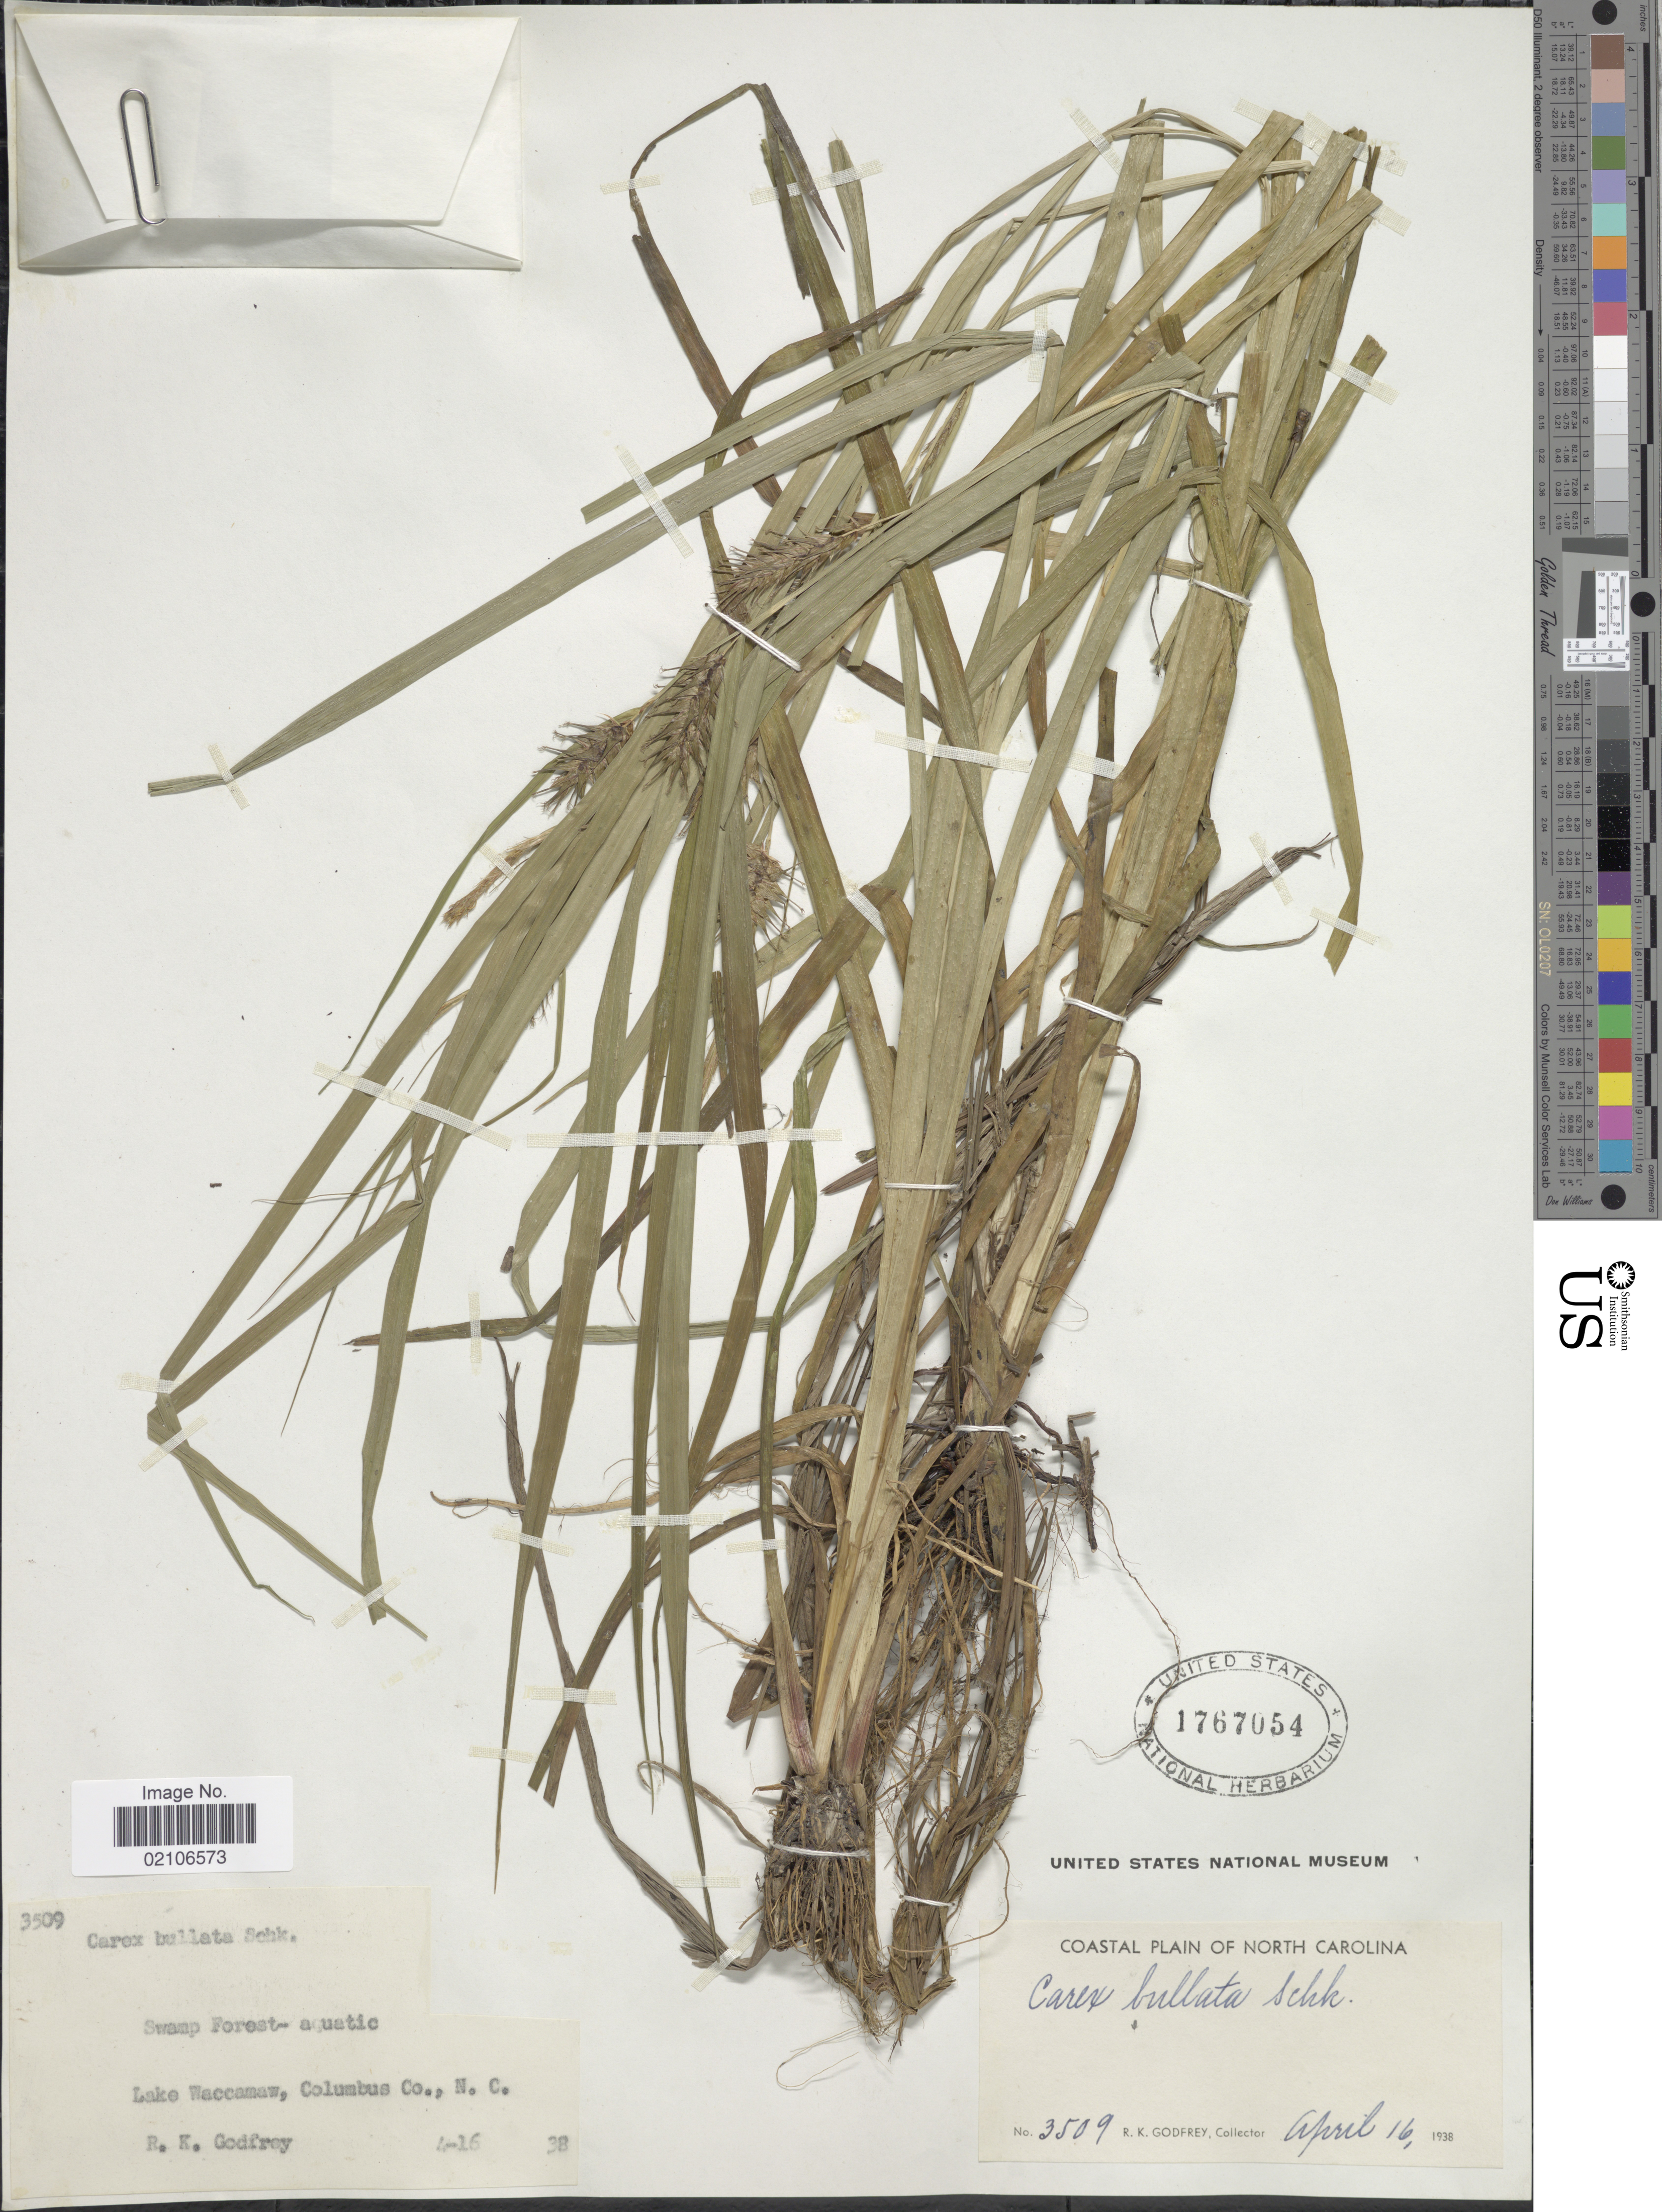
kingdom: Plantae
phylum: Tracheophyta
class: Liliopsida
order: Poales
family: Cyperaceae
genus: Carex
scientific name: Carex bullata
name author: Schkuhr ex Willd.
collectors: R. K. Godfrey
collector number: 3509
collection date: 1938-04-16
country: United States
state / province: North Carolina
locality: Coastal Plain of North Carolina, Swamp Forest-aquatic, lake Waccamaw, Columbus Co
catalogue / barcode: US 1767054